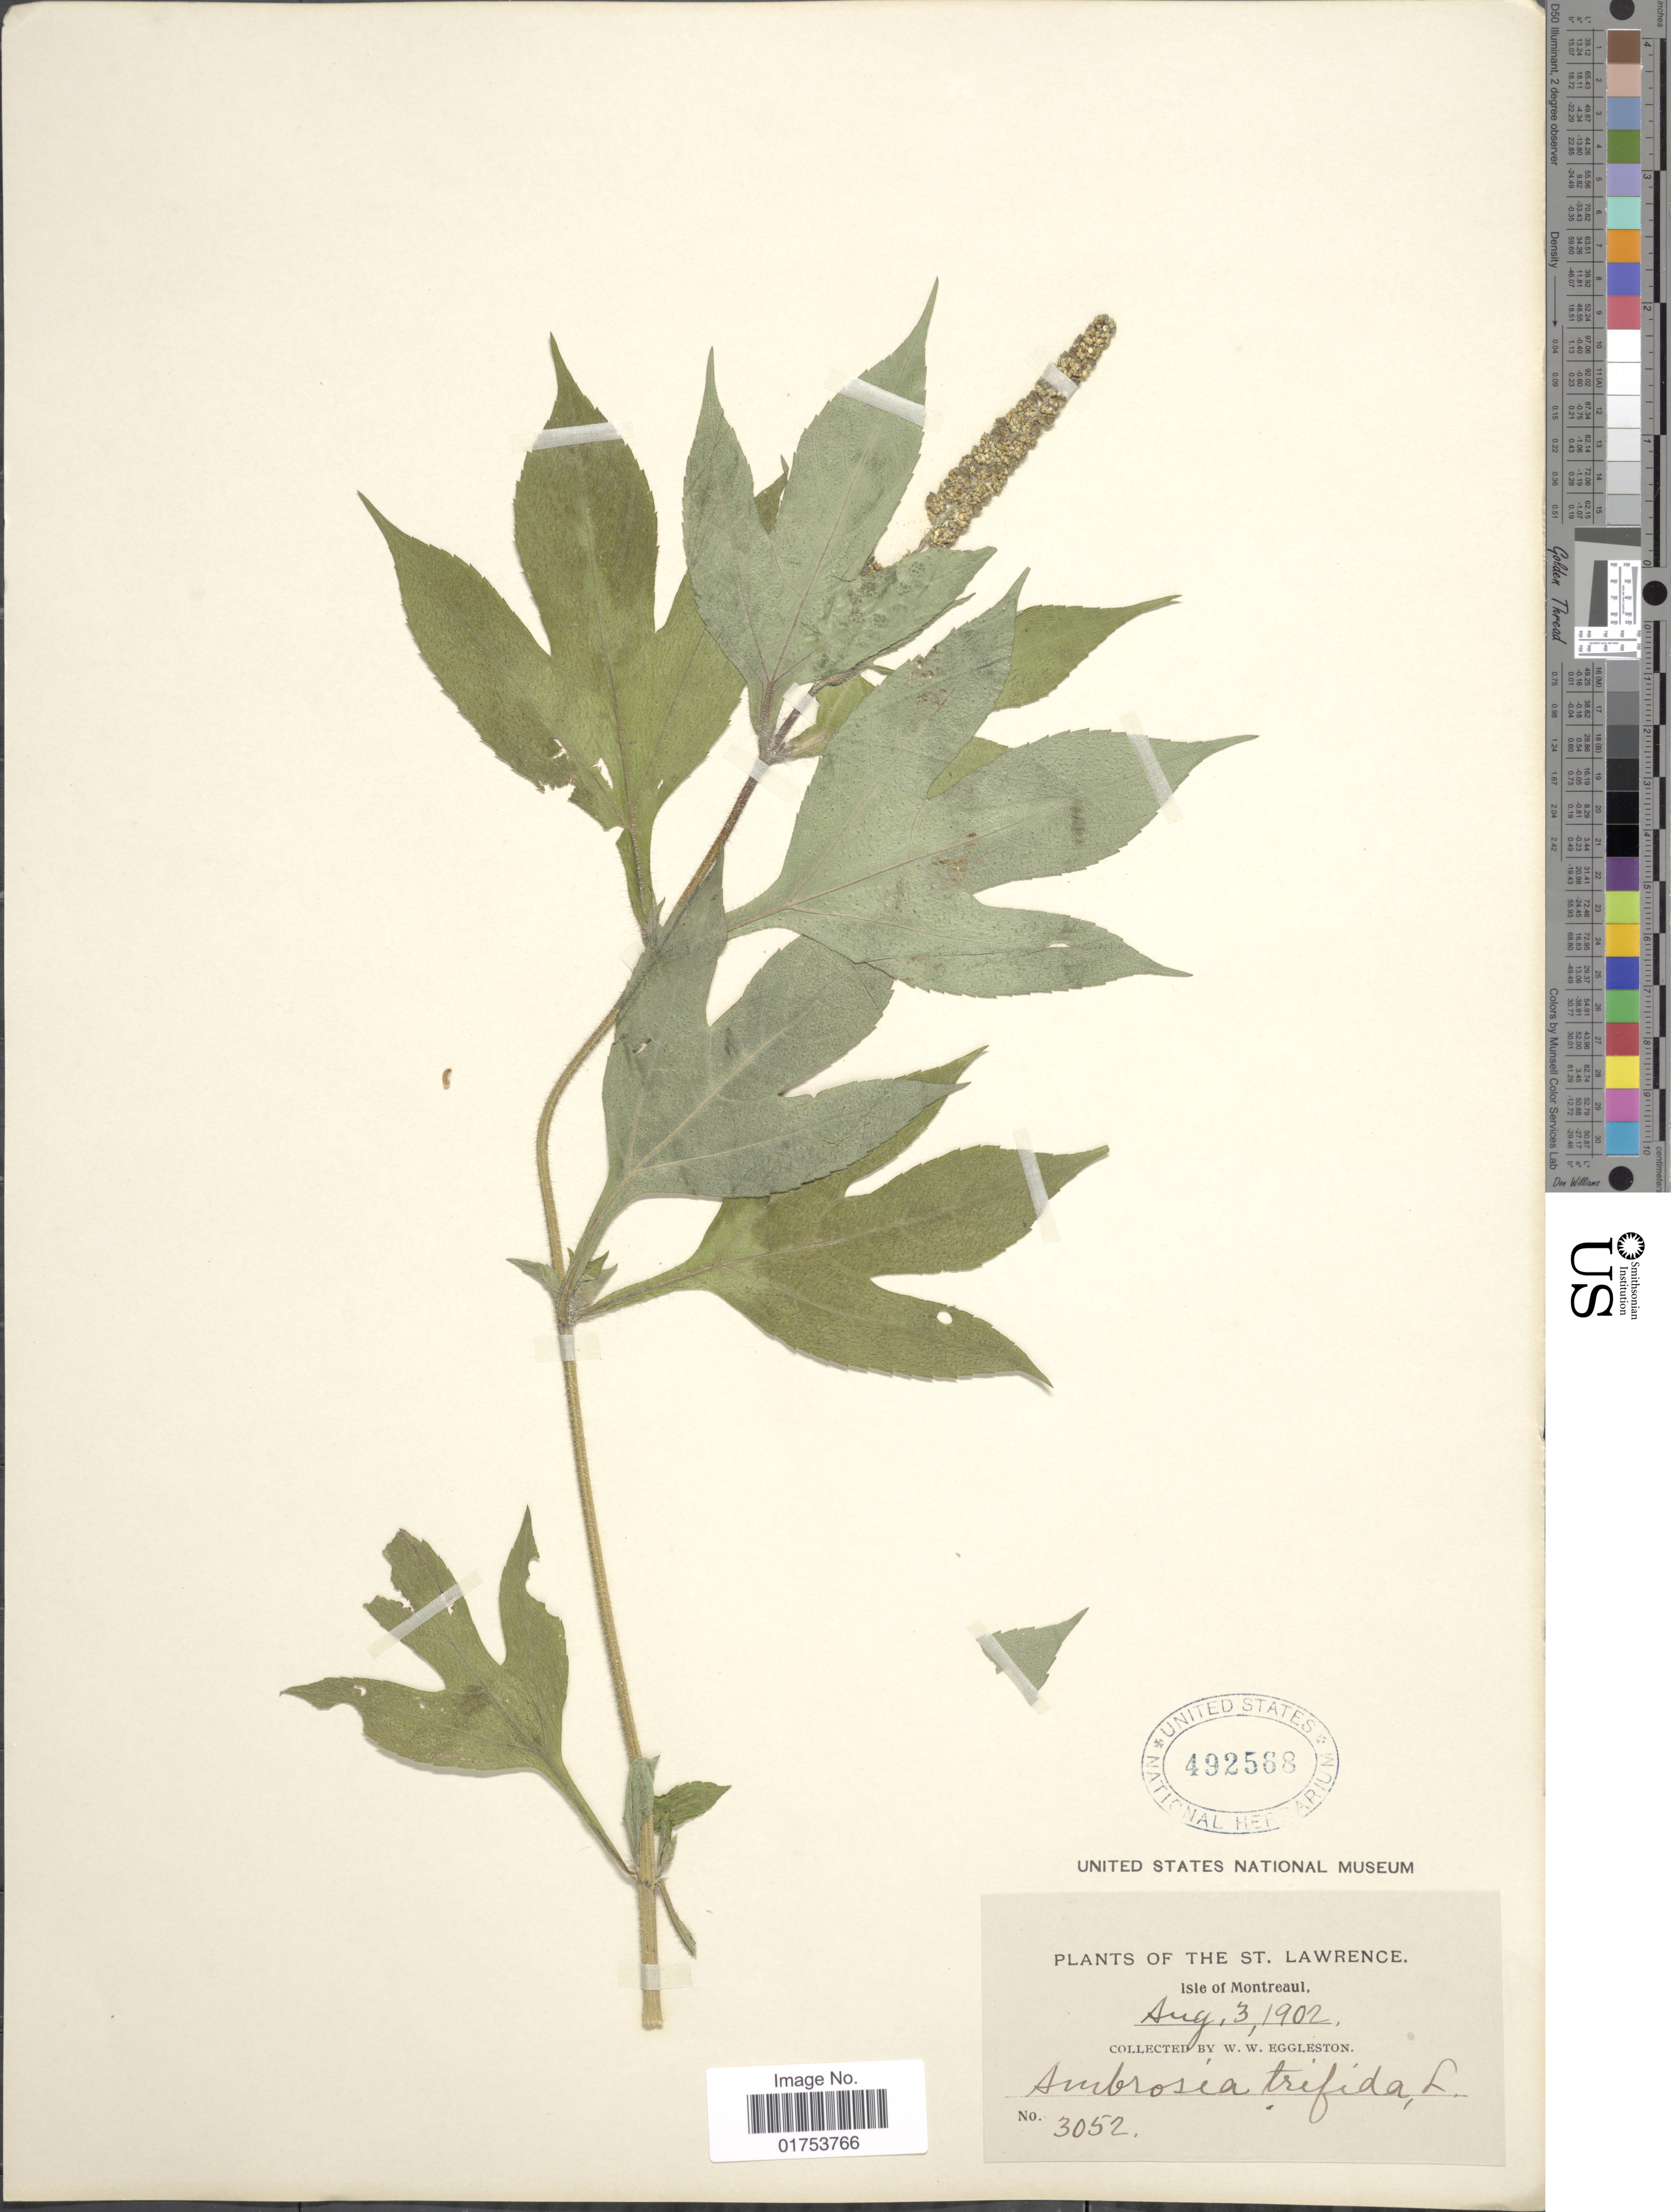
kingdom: Plantae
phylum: Tracheophyta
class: Magnoliopsida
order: Asterales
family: Asteraceae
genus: Ambrosia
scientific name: Ambrosia trifida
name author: L.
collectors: W. W. Eggleston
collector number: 3052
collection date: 1902-08-03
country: Canada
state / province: Quebec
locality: St. Lawrence, Isle of Montreaul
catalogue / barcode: US 492568